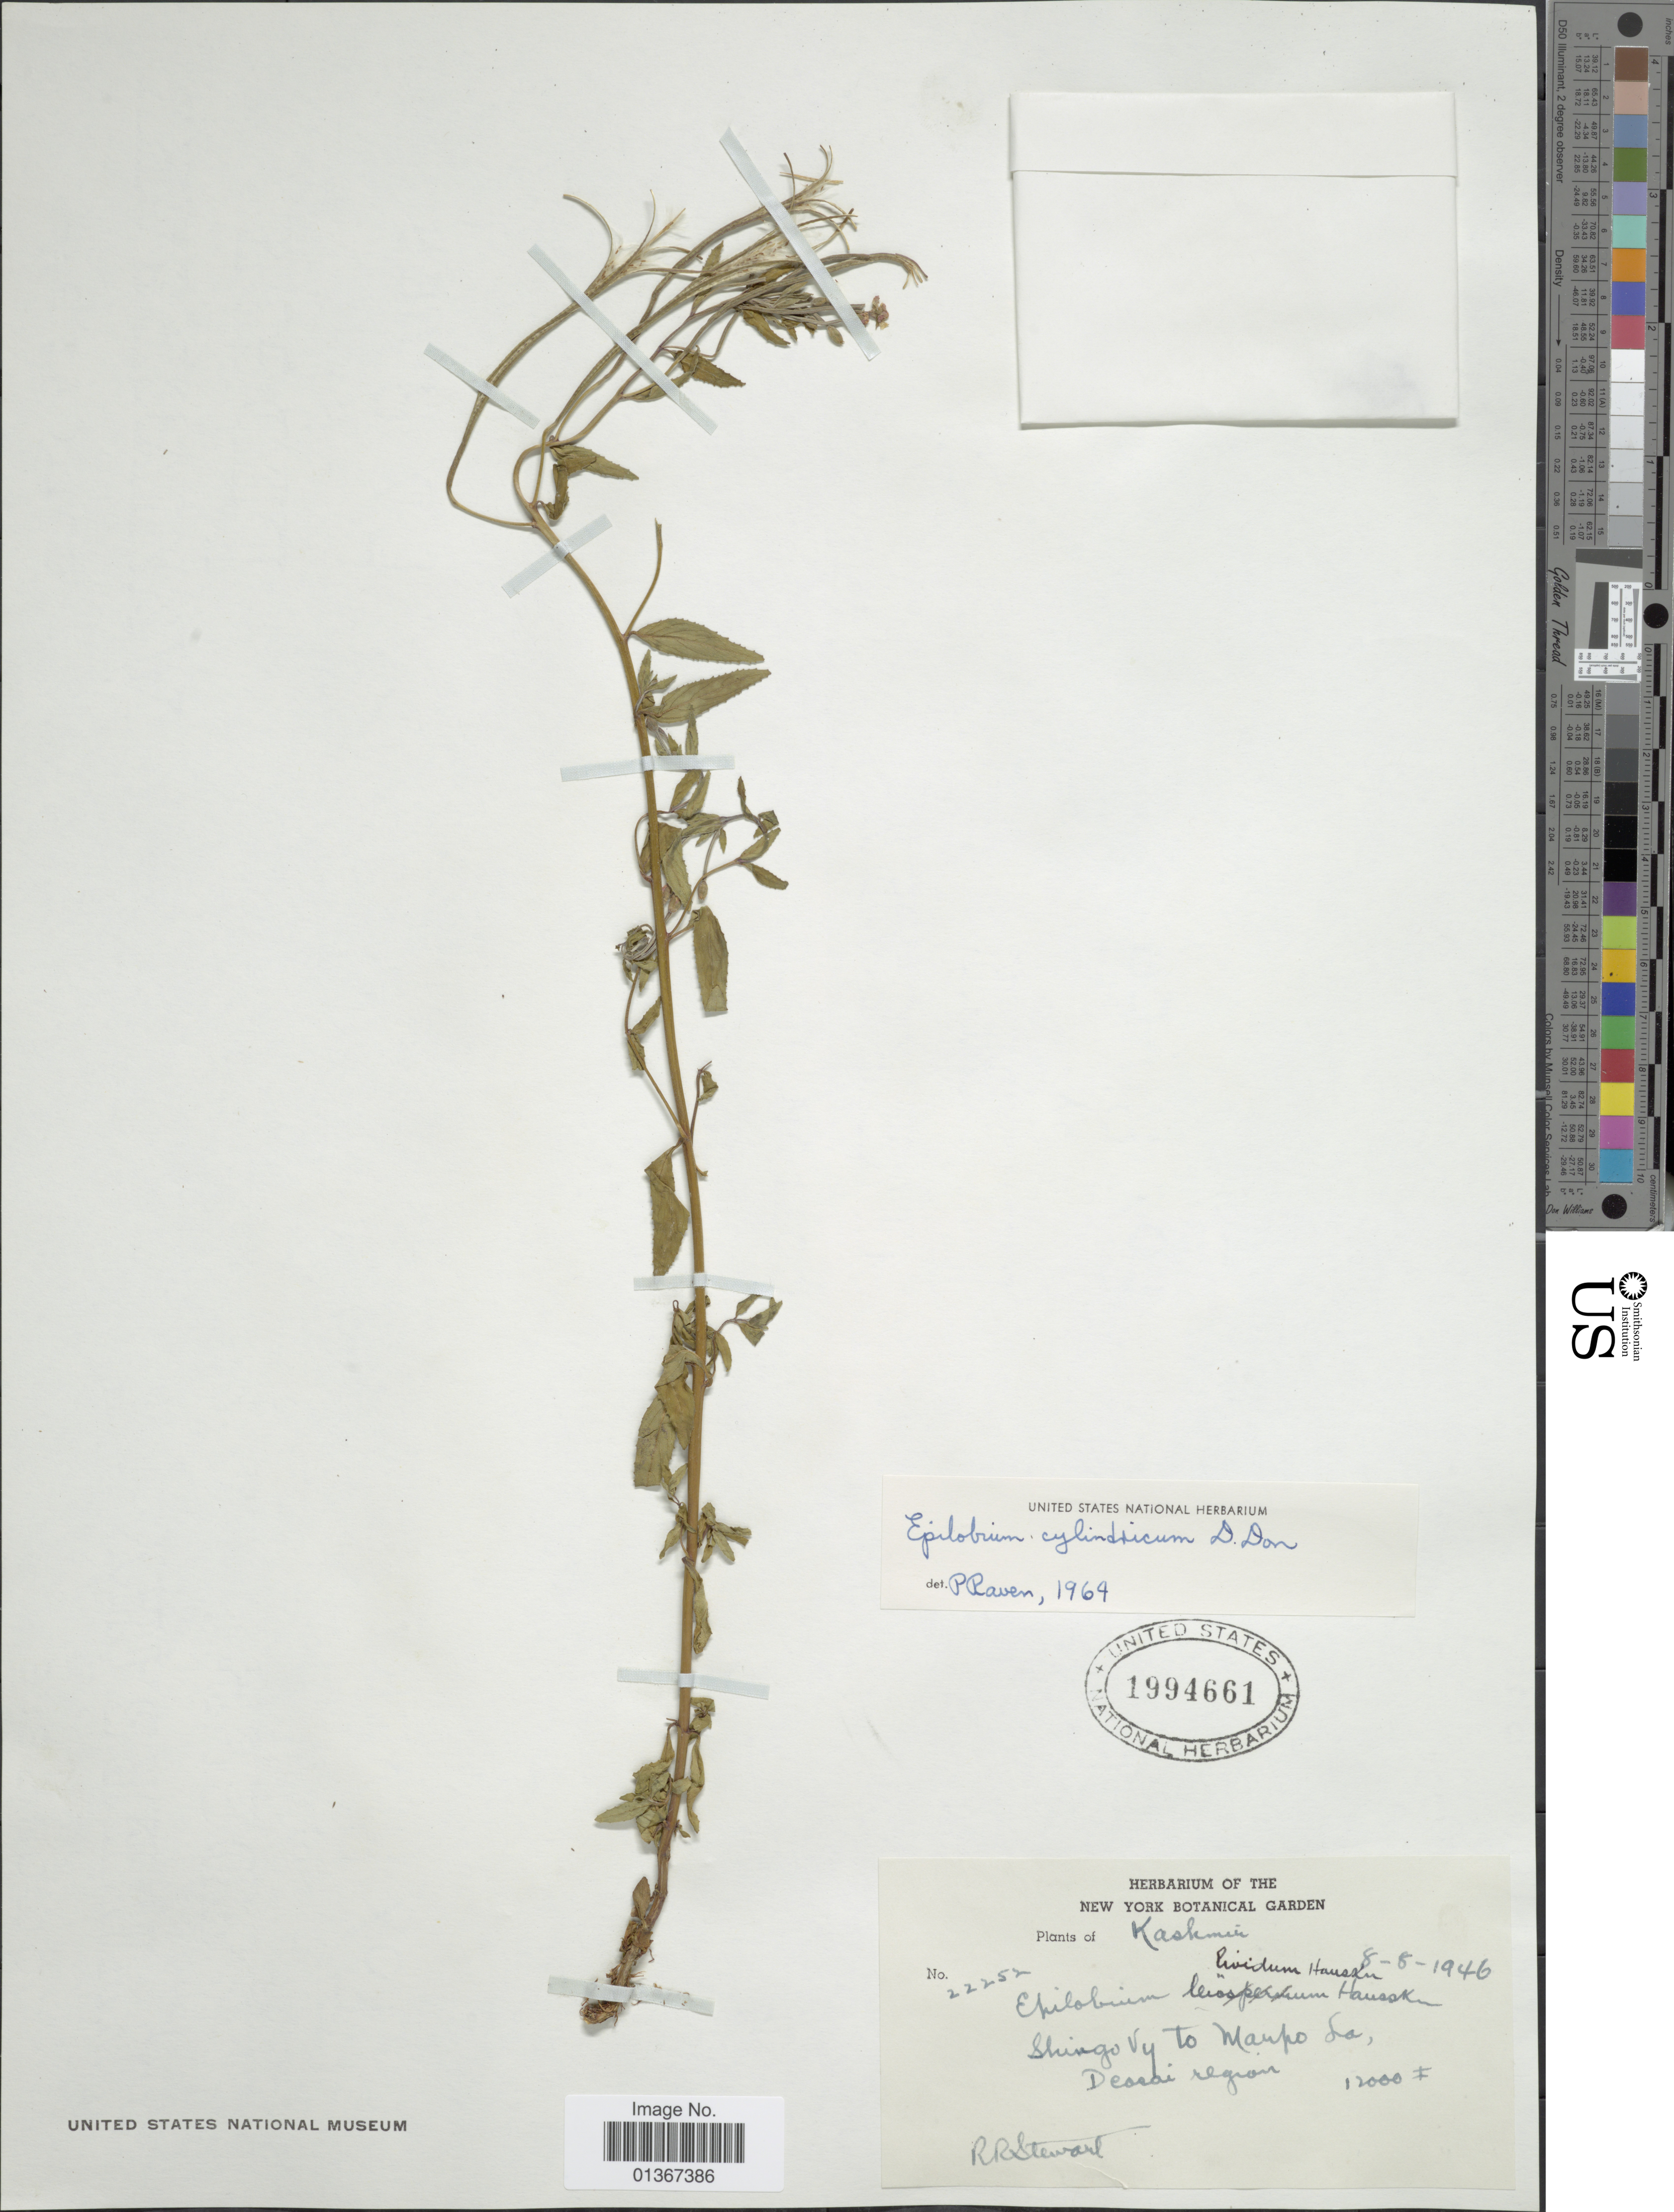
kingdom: Plantae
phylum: Tracheophyta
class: Magnoliopsida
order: Myrtales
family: Onagraceae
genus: Epilobium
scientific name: Epilobium cylindricum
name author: D. Don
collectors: R. R. Stewart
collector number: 22252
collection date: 1946-08-08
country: India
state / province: Jammu and Kashmir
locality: Kashmir. Shingo Vy to Marpo La, Deosai region.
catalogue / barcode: US 1994661